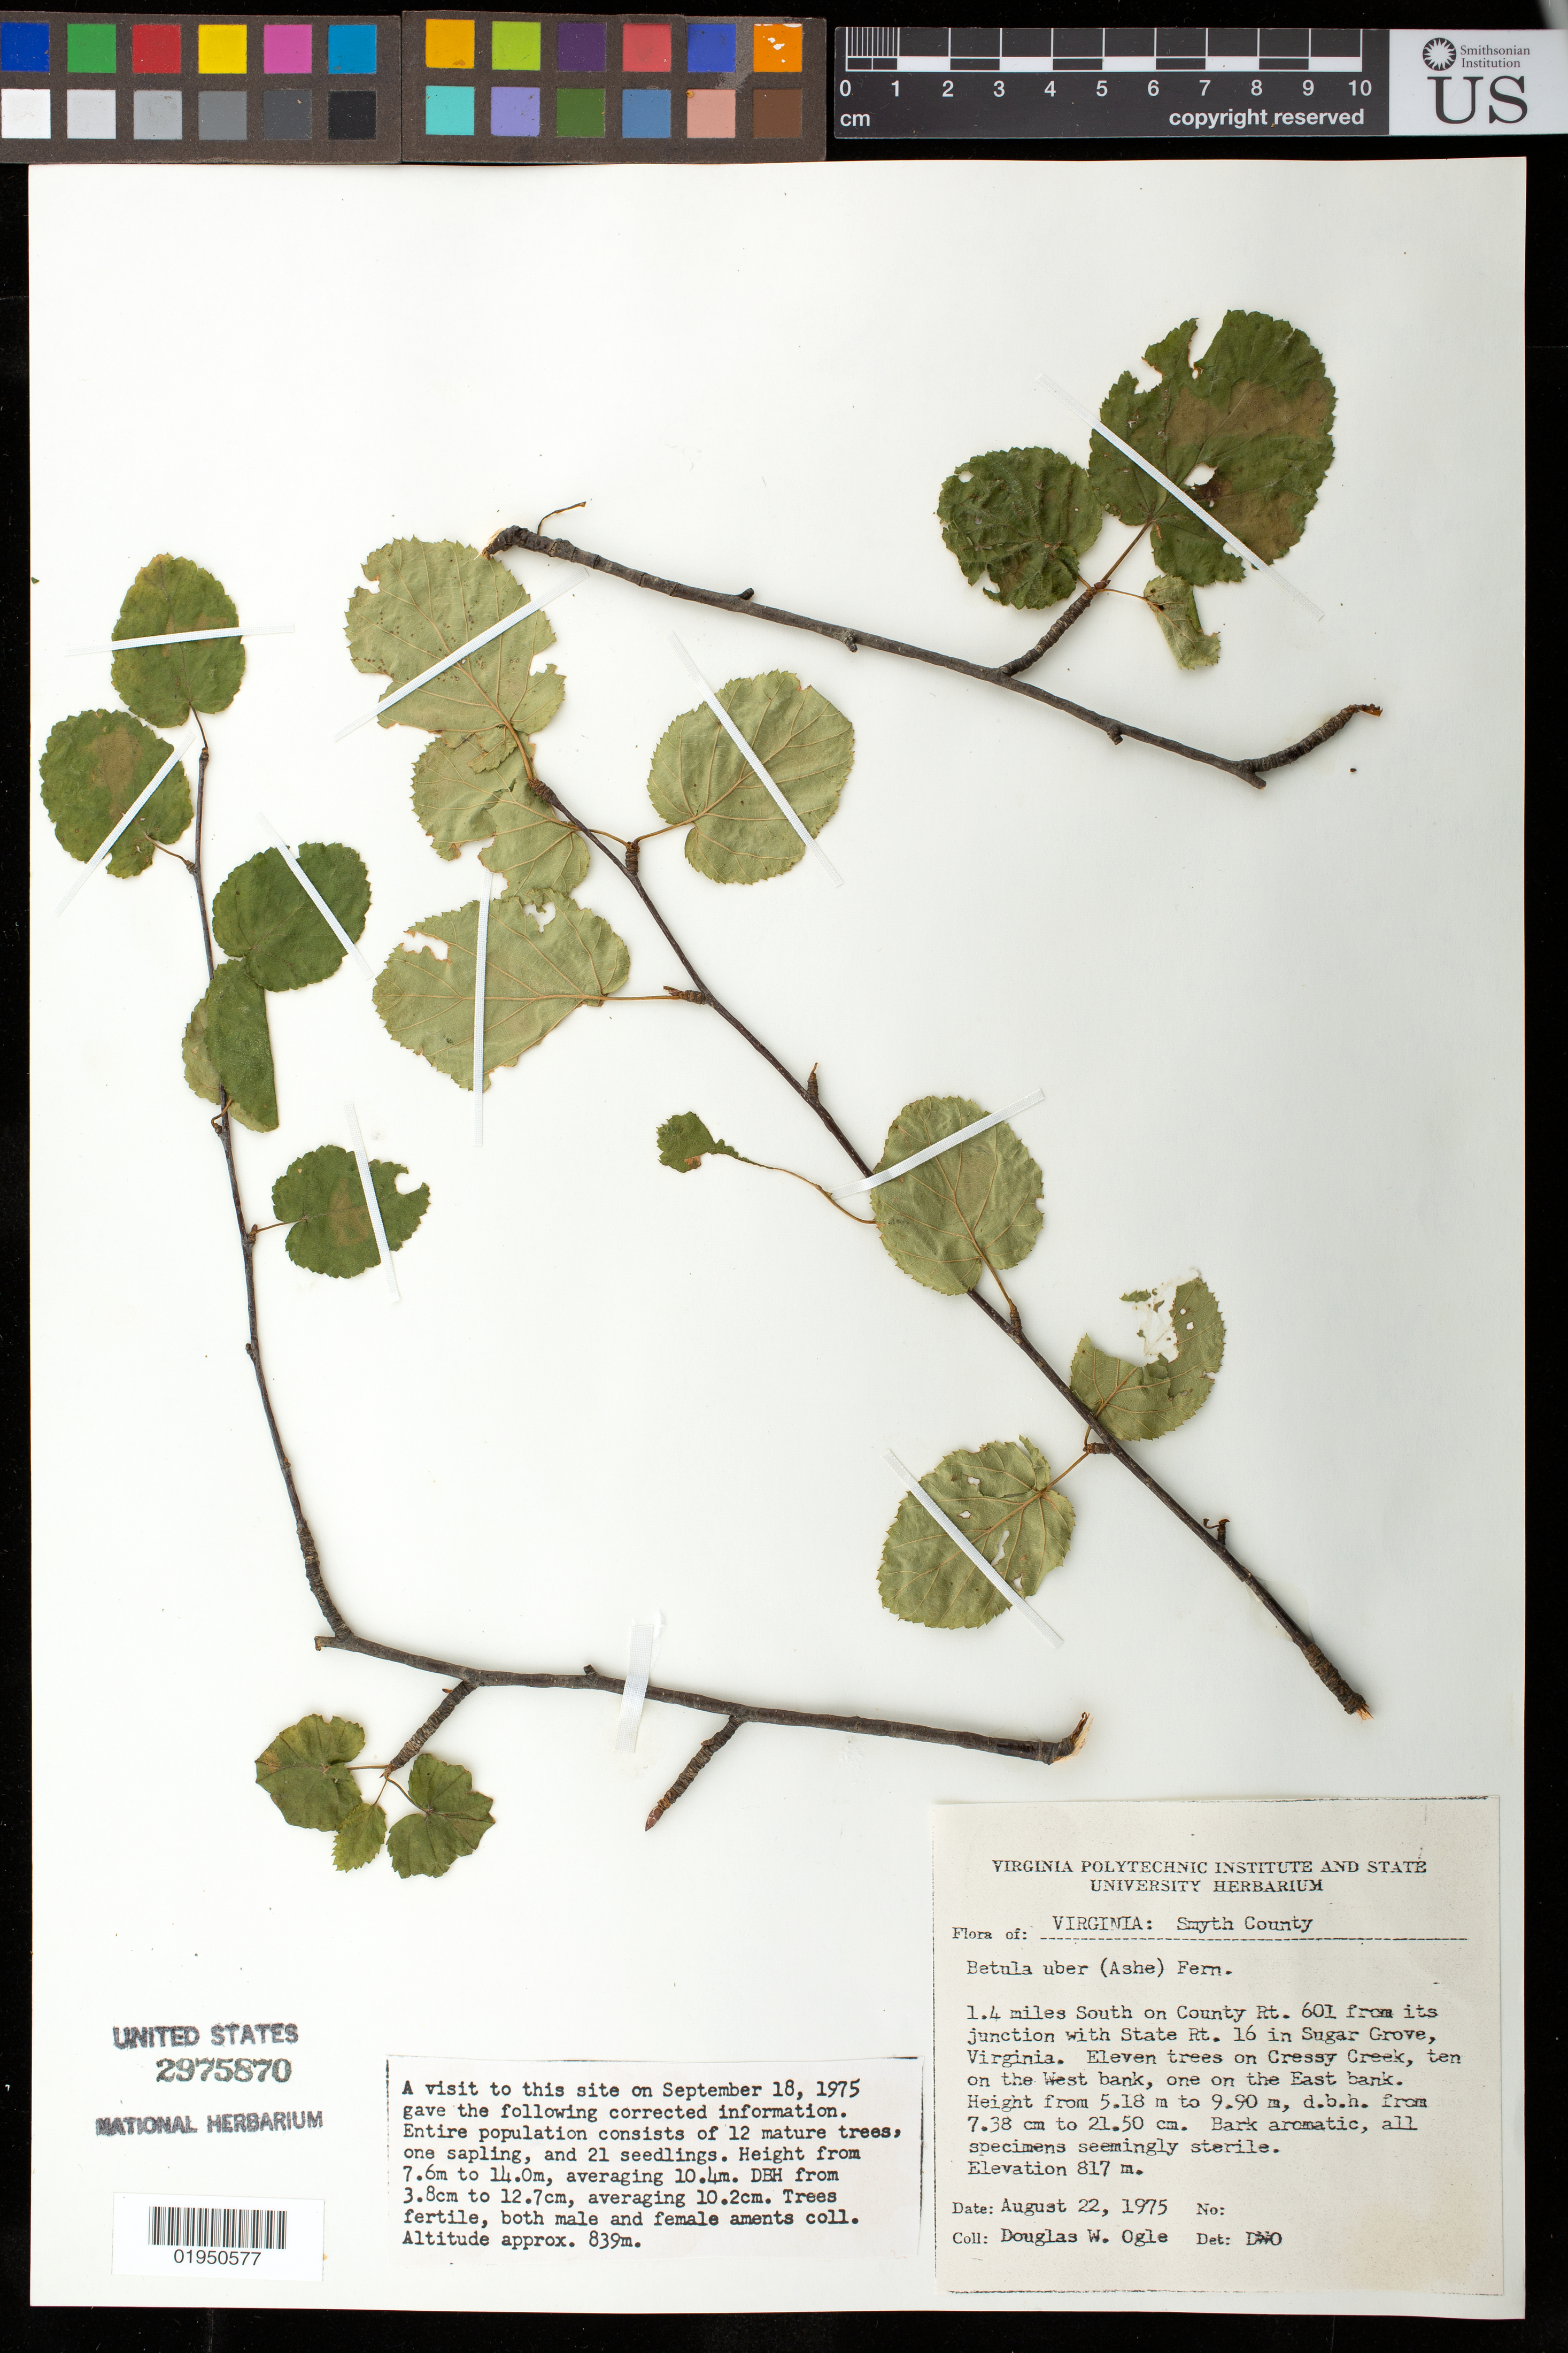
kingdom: Plantae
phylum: Tracheophyta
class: Magnoliopsida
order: Fagales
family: Betulaceae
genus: Betula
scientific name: Betula uber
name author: (Ashe) Fernald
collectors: D. Ogle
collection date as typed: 22 Aug 1975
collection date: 1975-08-22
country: United States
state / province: Virginia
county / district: Smyth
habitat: Banks of creek.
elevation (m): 817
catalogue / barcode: US 2975870